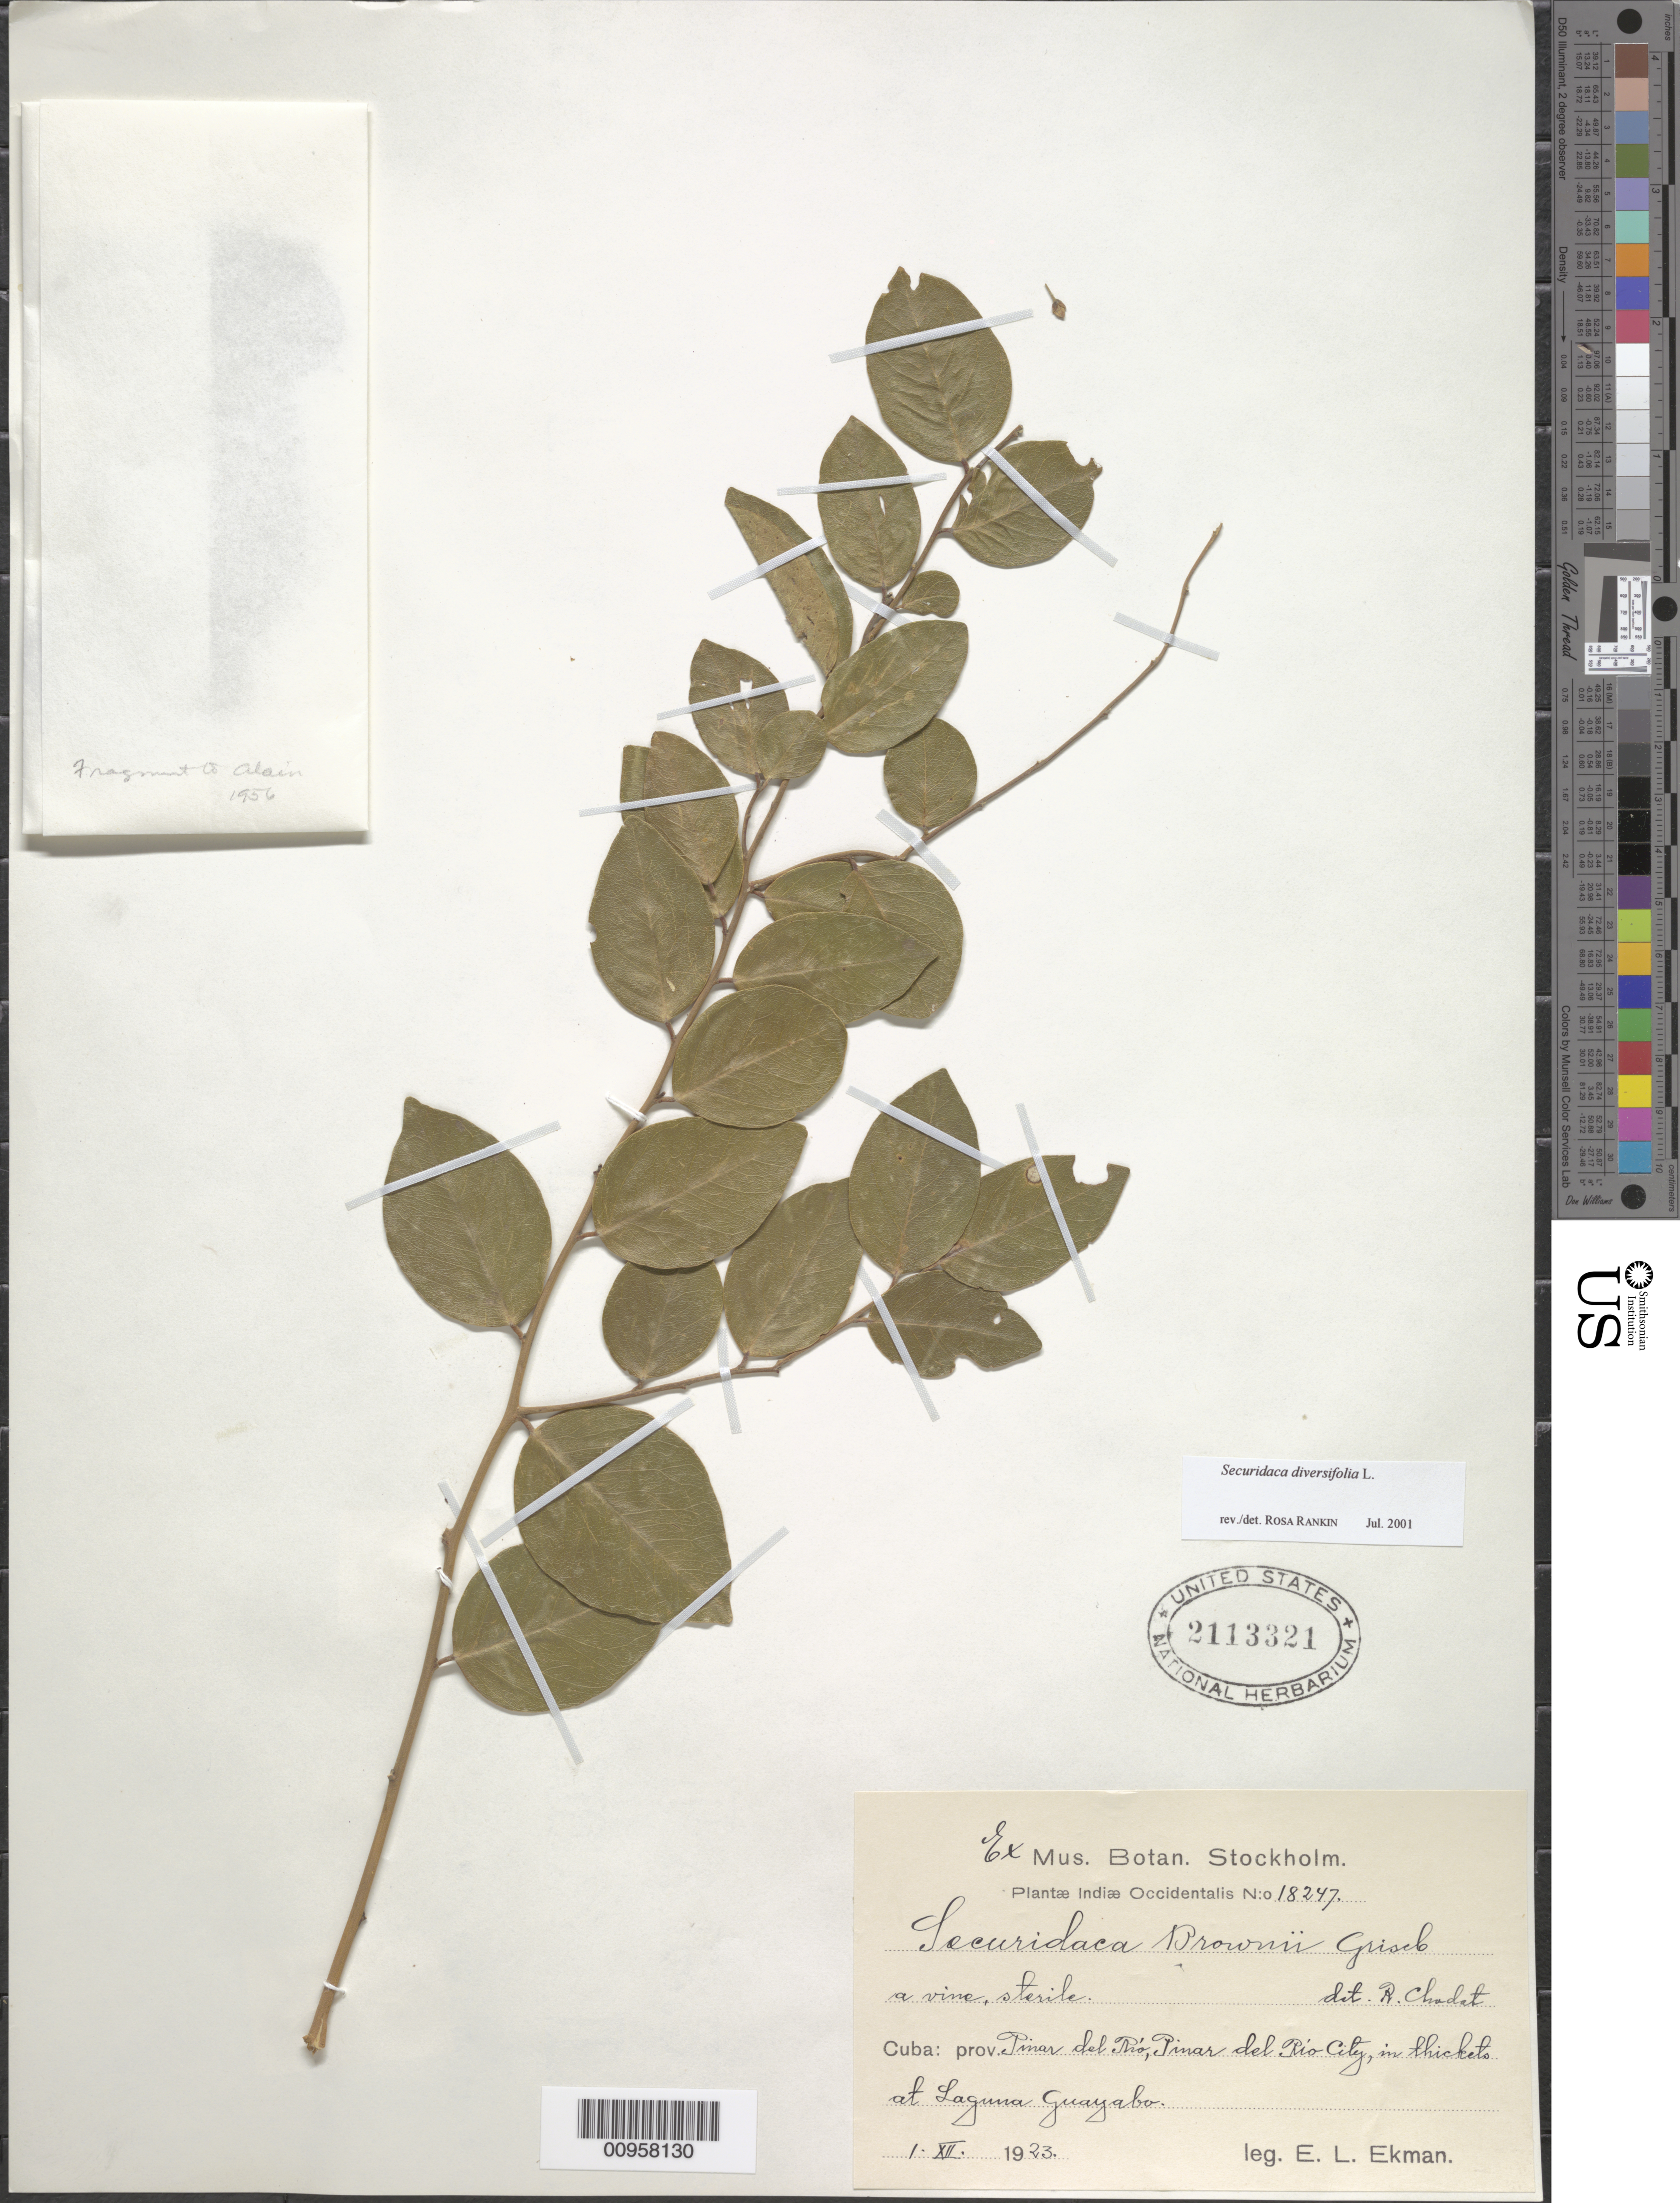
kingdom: Plantae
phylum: Tracheophyta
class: Magnoliopsida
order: Fabales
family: Polygalaceae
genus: Securidaca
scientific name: Securidaca diversifolia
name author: (L.) S.F. Blake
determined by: Rankin Rodriguez, Rosa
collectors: E. L. Ekman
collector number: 18247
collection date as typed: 01 Dec 1923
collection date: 1923-12-01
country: Cuba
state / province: Pinar del Rio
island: Cuba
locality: Pinar del Rio City, at Laguna Guayabo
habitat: In thickets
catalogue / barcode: US 2113321